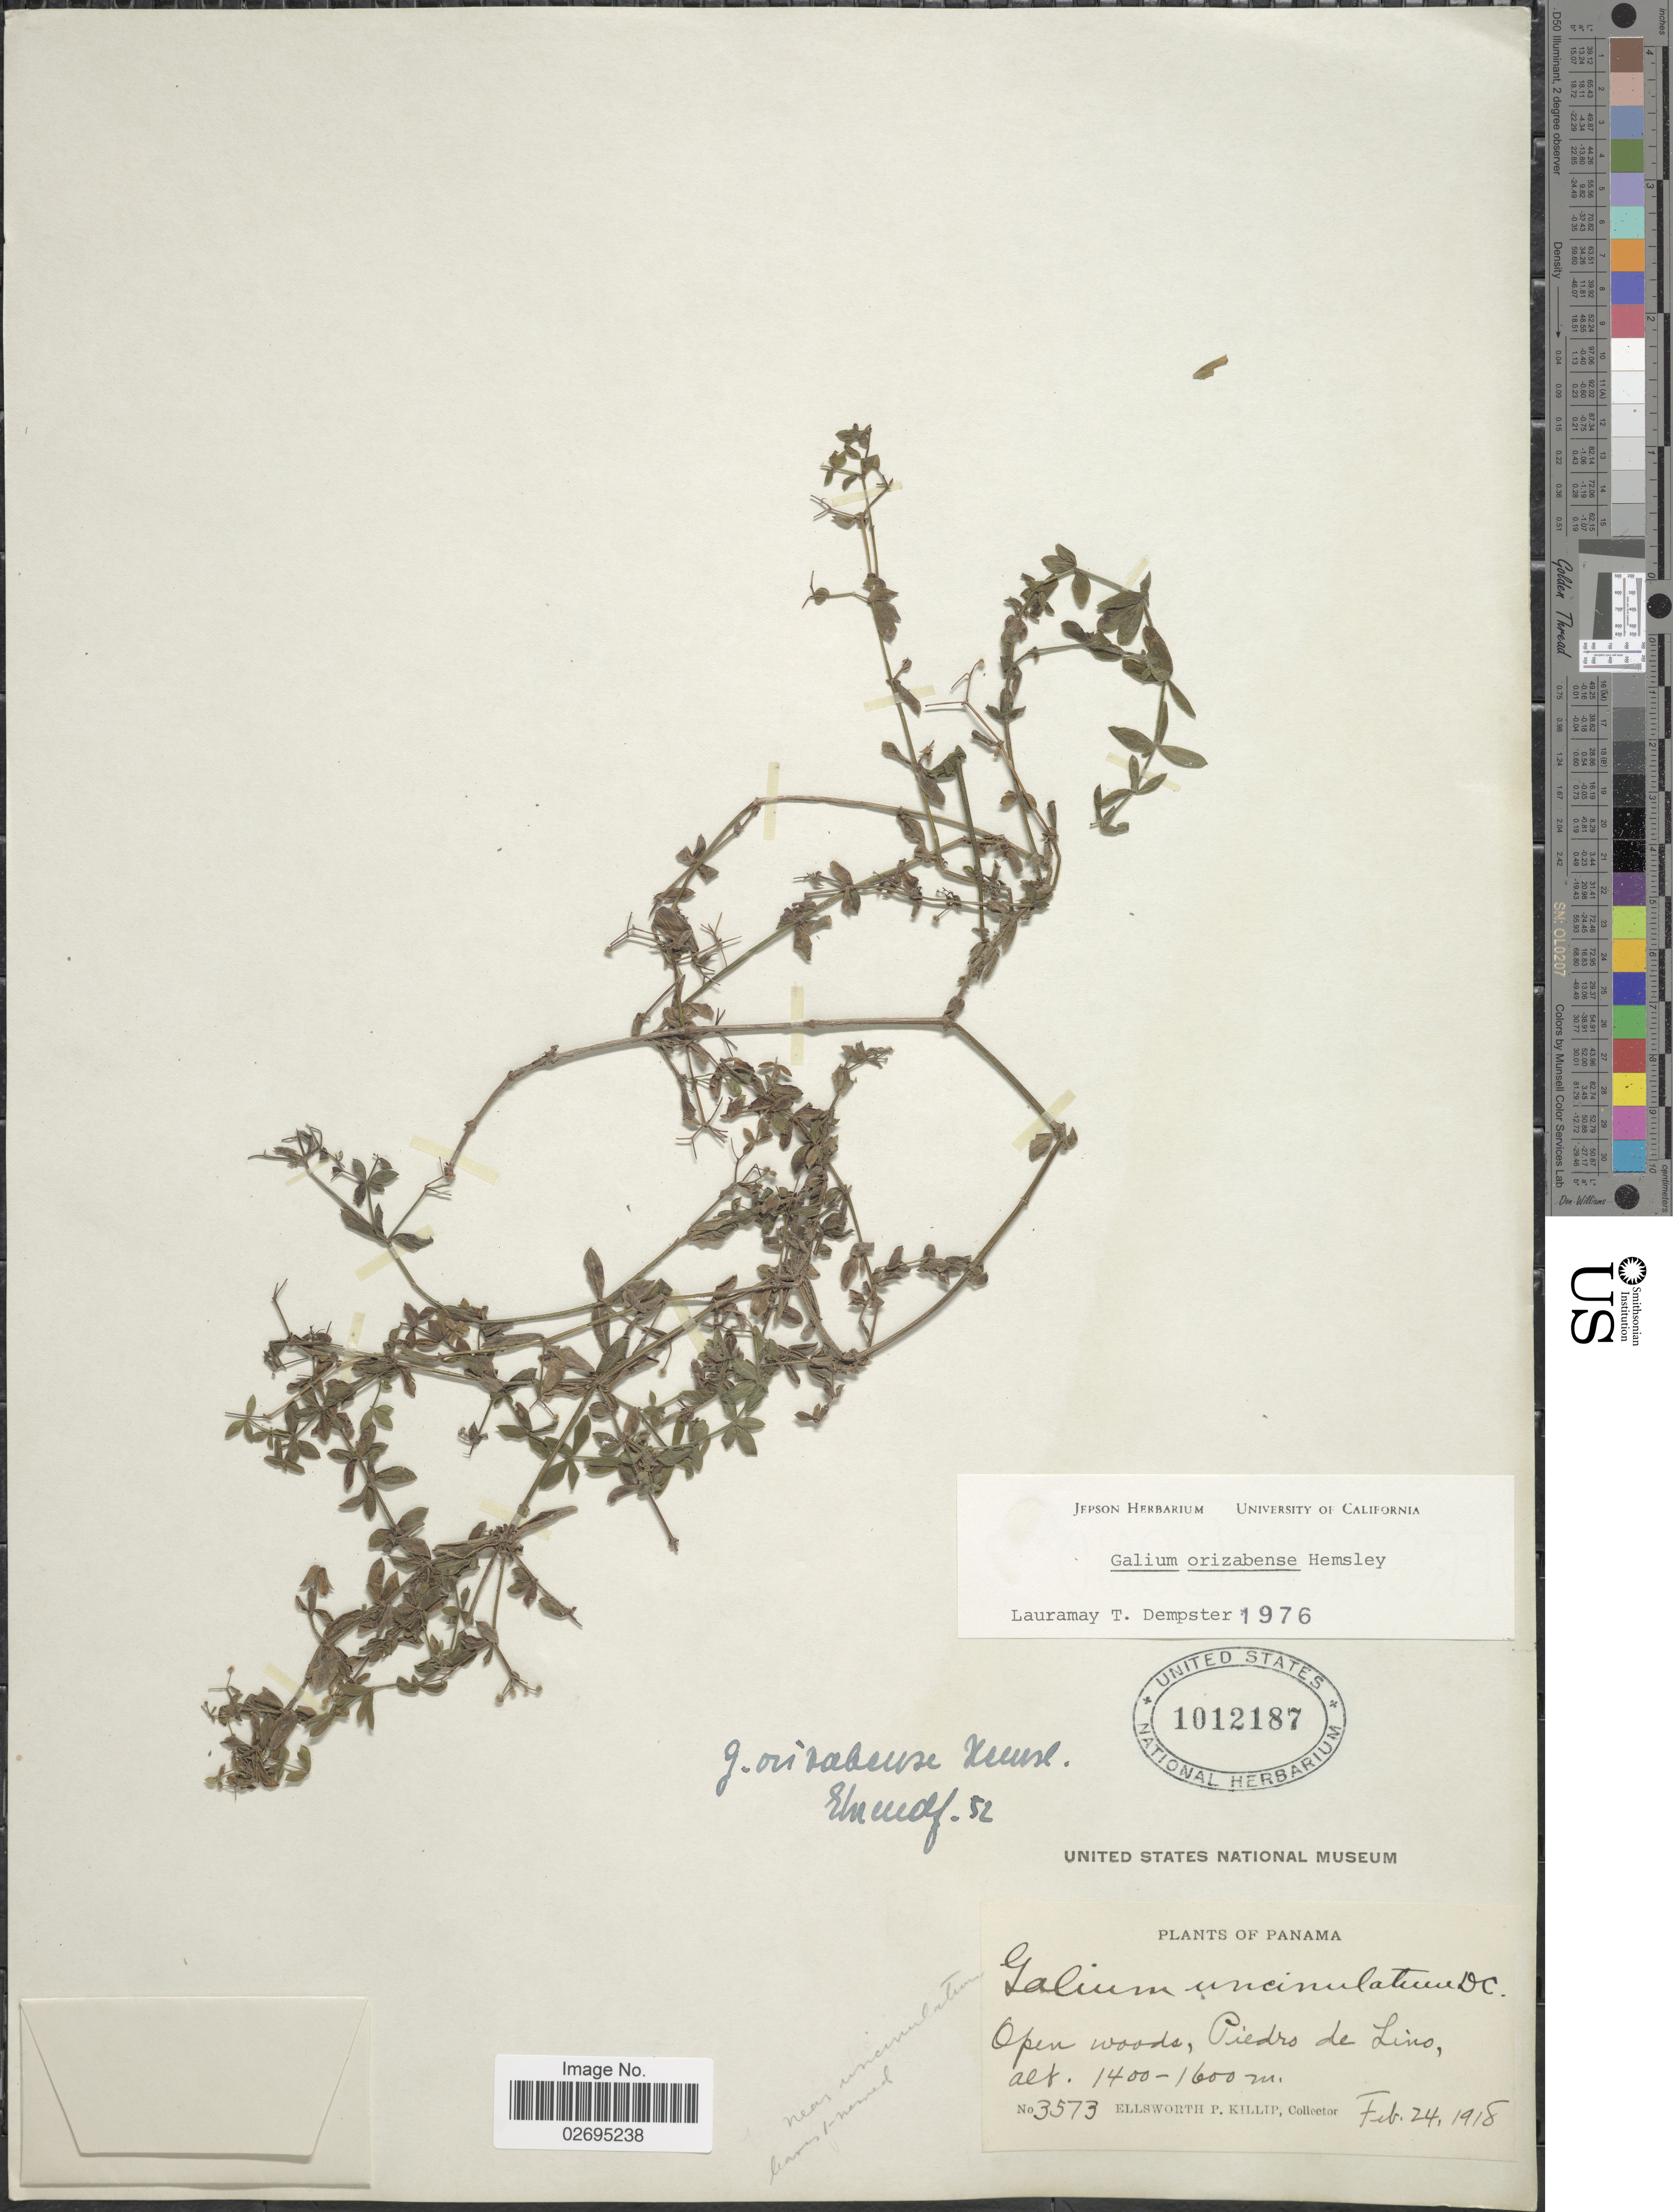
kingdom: Plantae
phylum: Tracheophyta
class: Magnoliopsida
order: Gentianales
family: Rubiaceae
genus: Galium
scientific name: Galium orizabense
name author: Hemsl.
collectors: E. P. Killip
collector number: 3573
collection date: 1918-02-24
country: Panama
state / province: Panamá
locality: Open woods, Piedro de Lino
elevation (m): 1400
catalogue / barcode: US 1012187